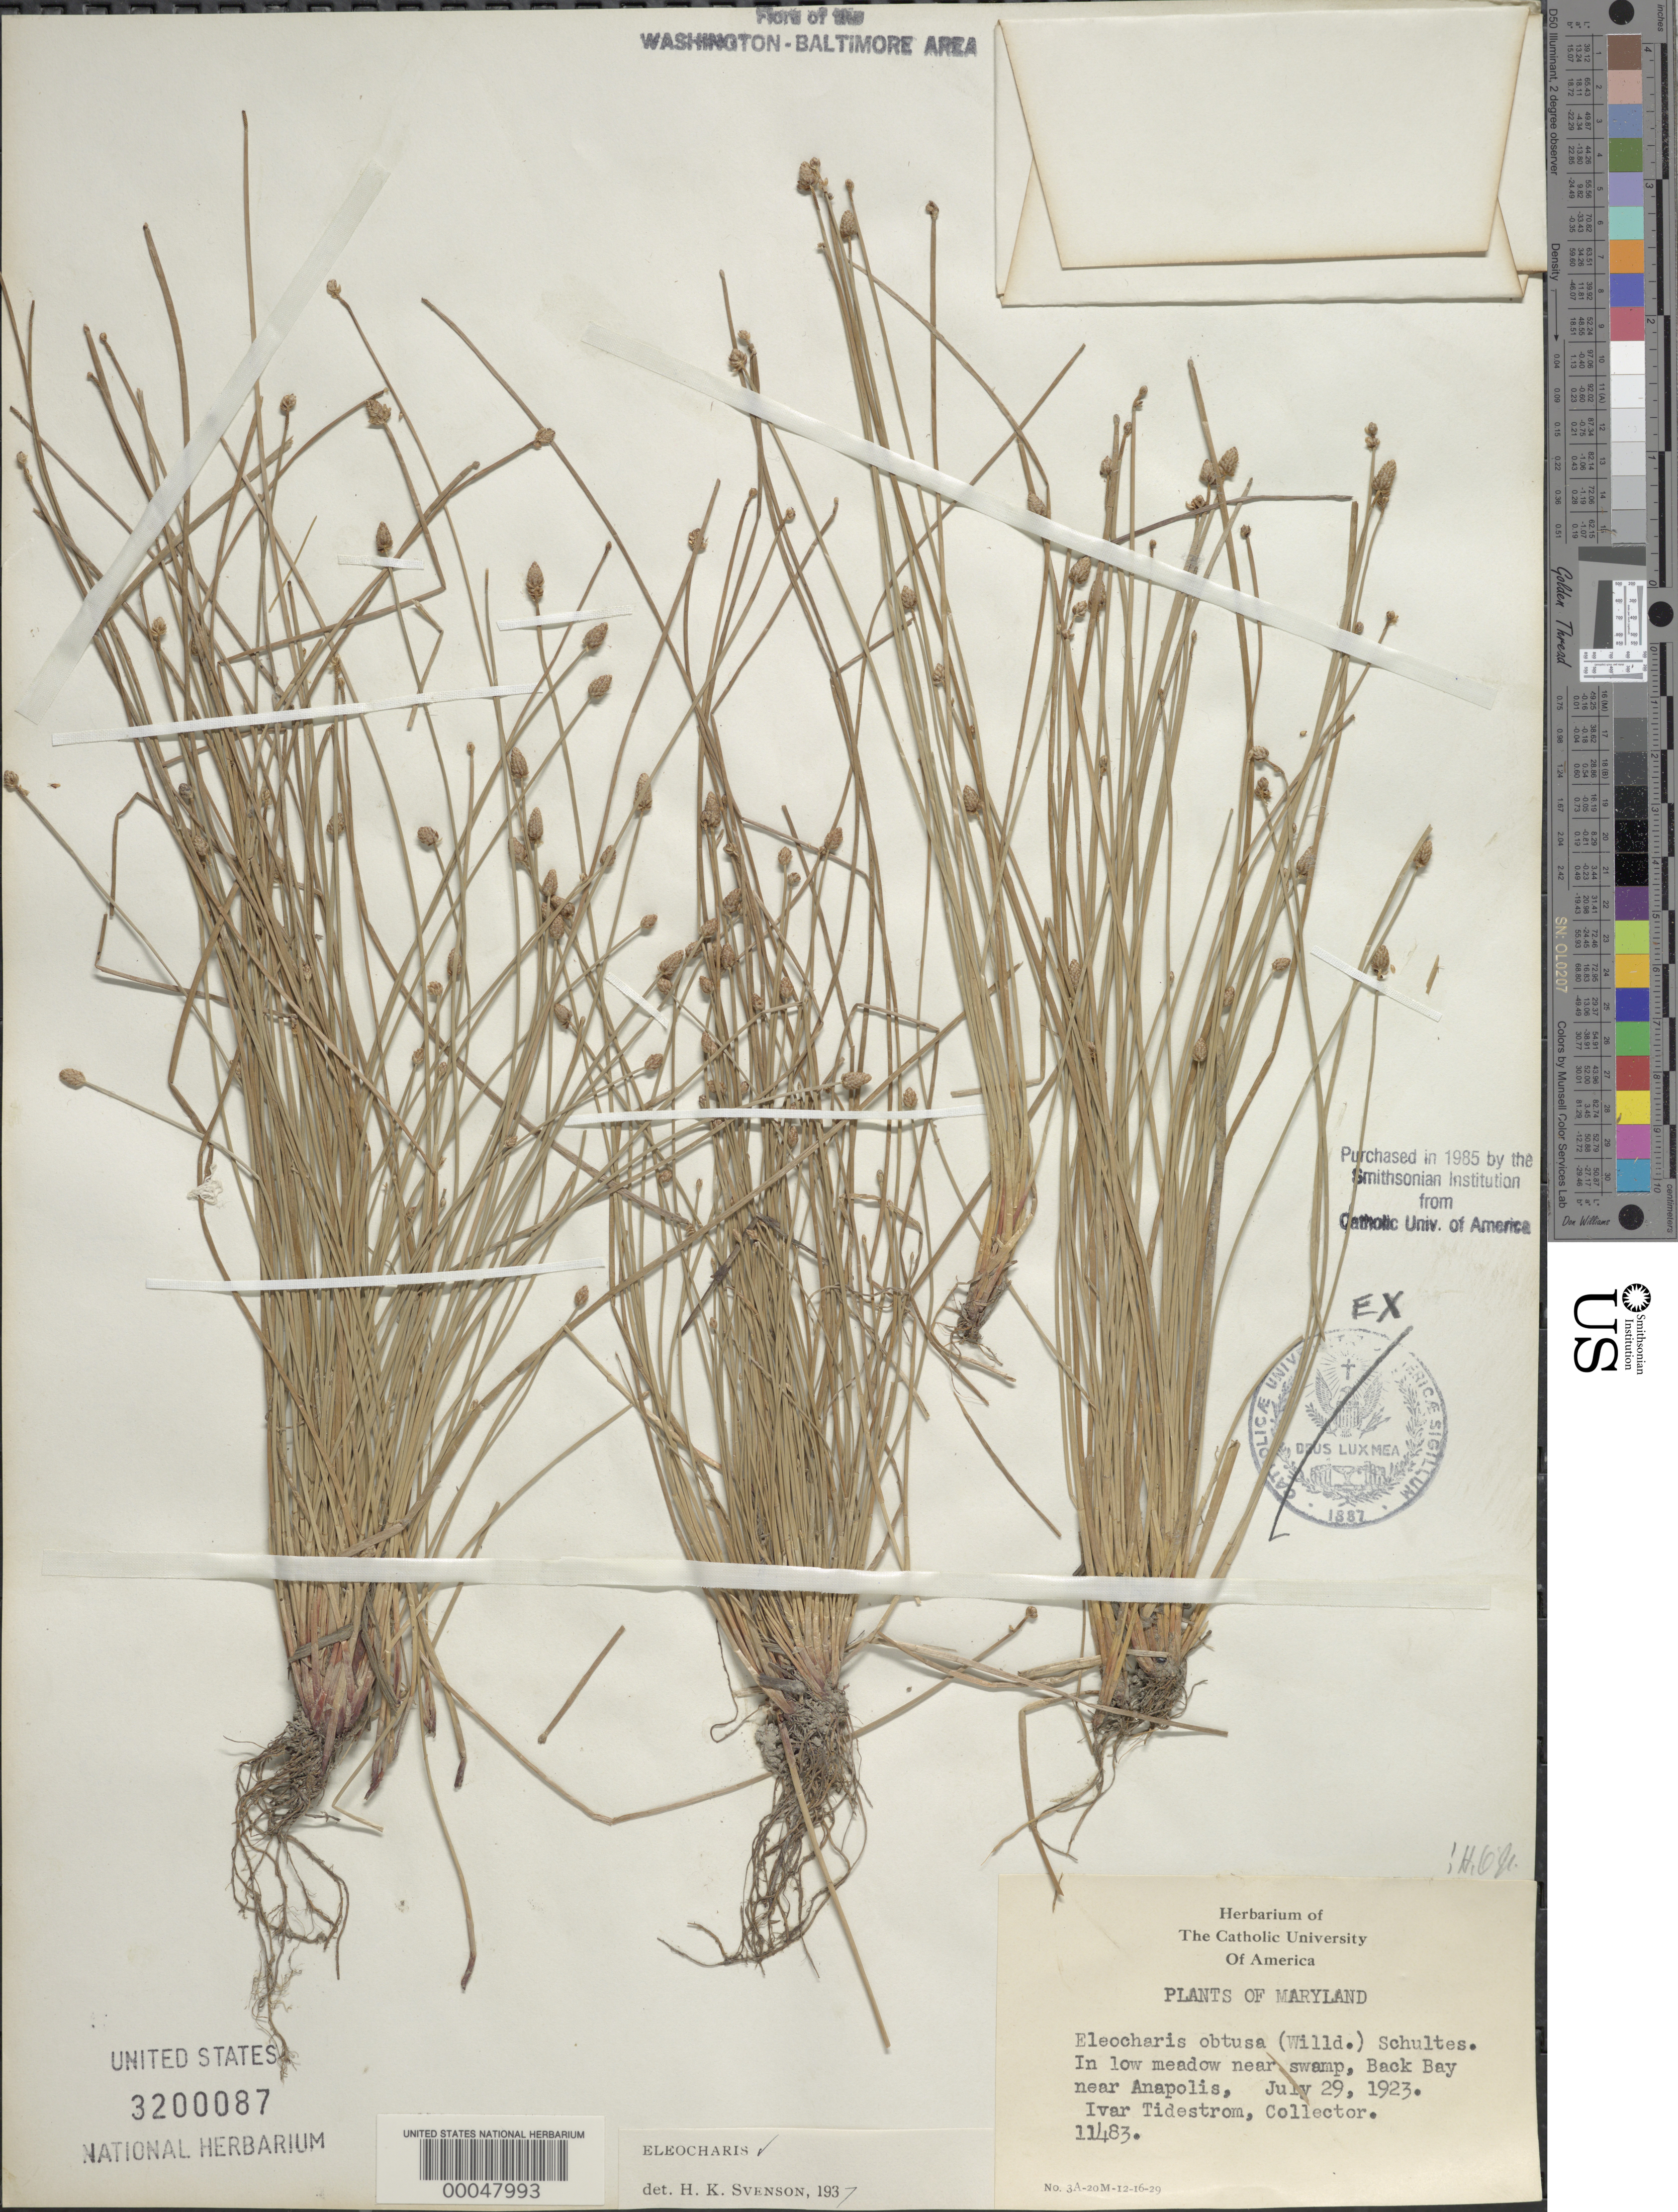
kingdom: Plantae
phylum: Tracheophyta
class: Liliopsida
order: Poales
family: Cyperaceae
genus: Eleocharis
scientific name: Eleocharis obtusa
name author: (Willd.) Schult.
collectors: I. F. Tidestrom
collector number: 11483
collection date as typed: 29 Jul 1923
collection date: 1923-07-29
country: United States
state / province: Maryland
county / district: Anne Arundel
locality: Back Bay, near Annapolis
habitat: Low meadow near swamp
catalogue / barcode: US 3200087